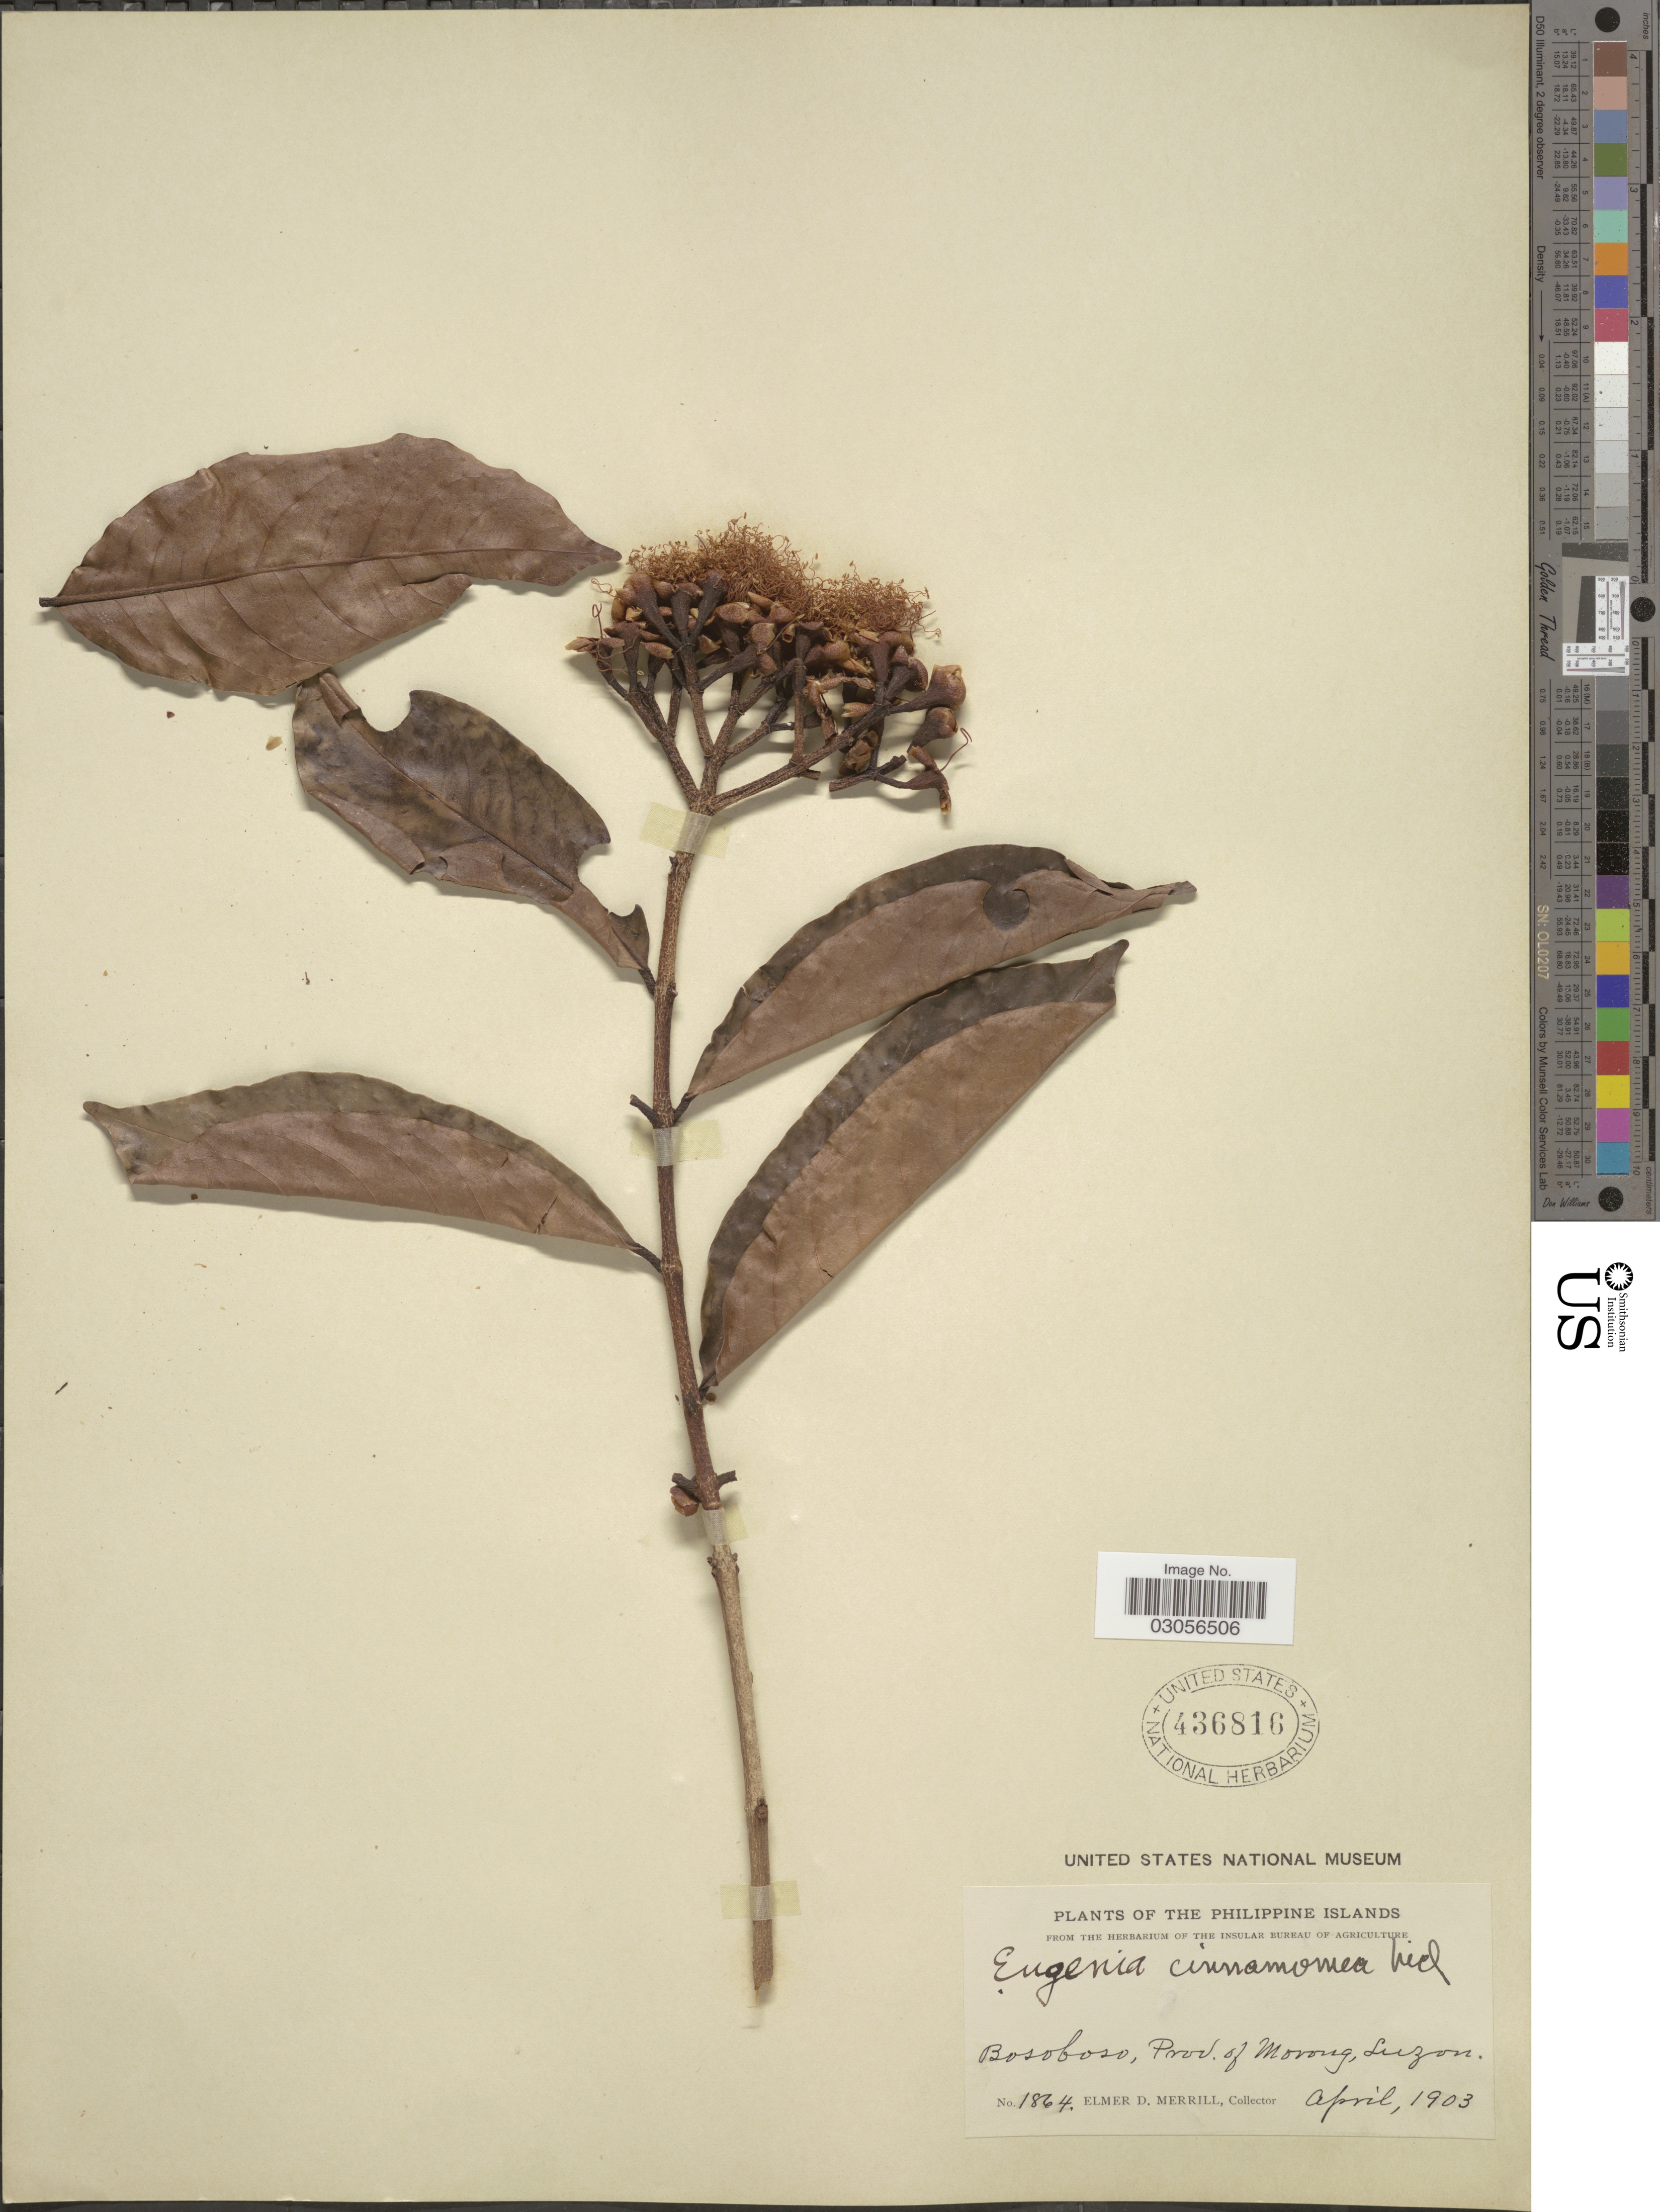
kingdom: Plantae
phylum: Tracheophyta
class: Magnoliopsida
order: Myrtales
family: Myrtaceae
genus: Syzygium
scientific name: Syzygium cinnamomeum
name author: (Vidal) Merr.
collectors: E. D. Merrill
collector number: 1864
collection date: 1903-04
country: Philippines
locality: The Philippine Islands, Bosoboso, Prov. of Morong, Luzon.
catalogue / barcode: US 436816